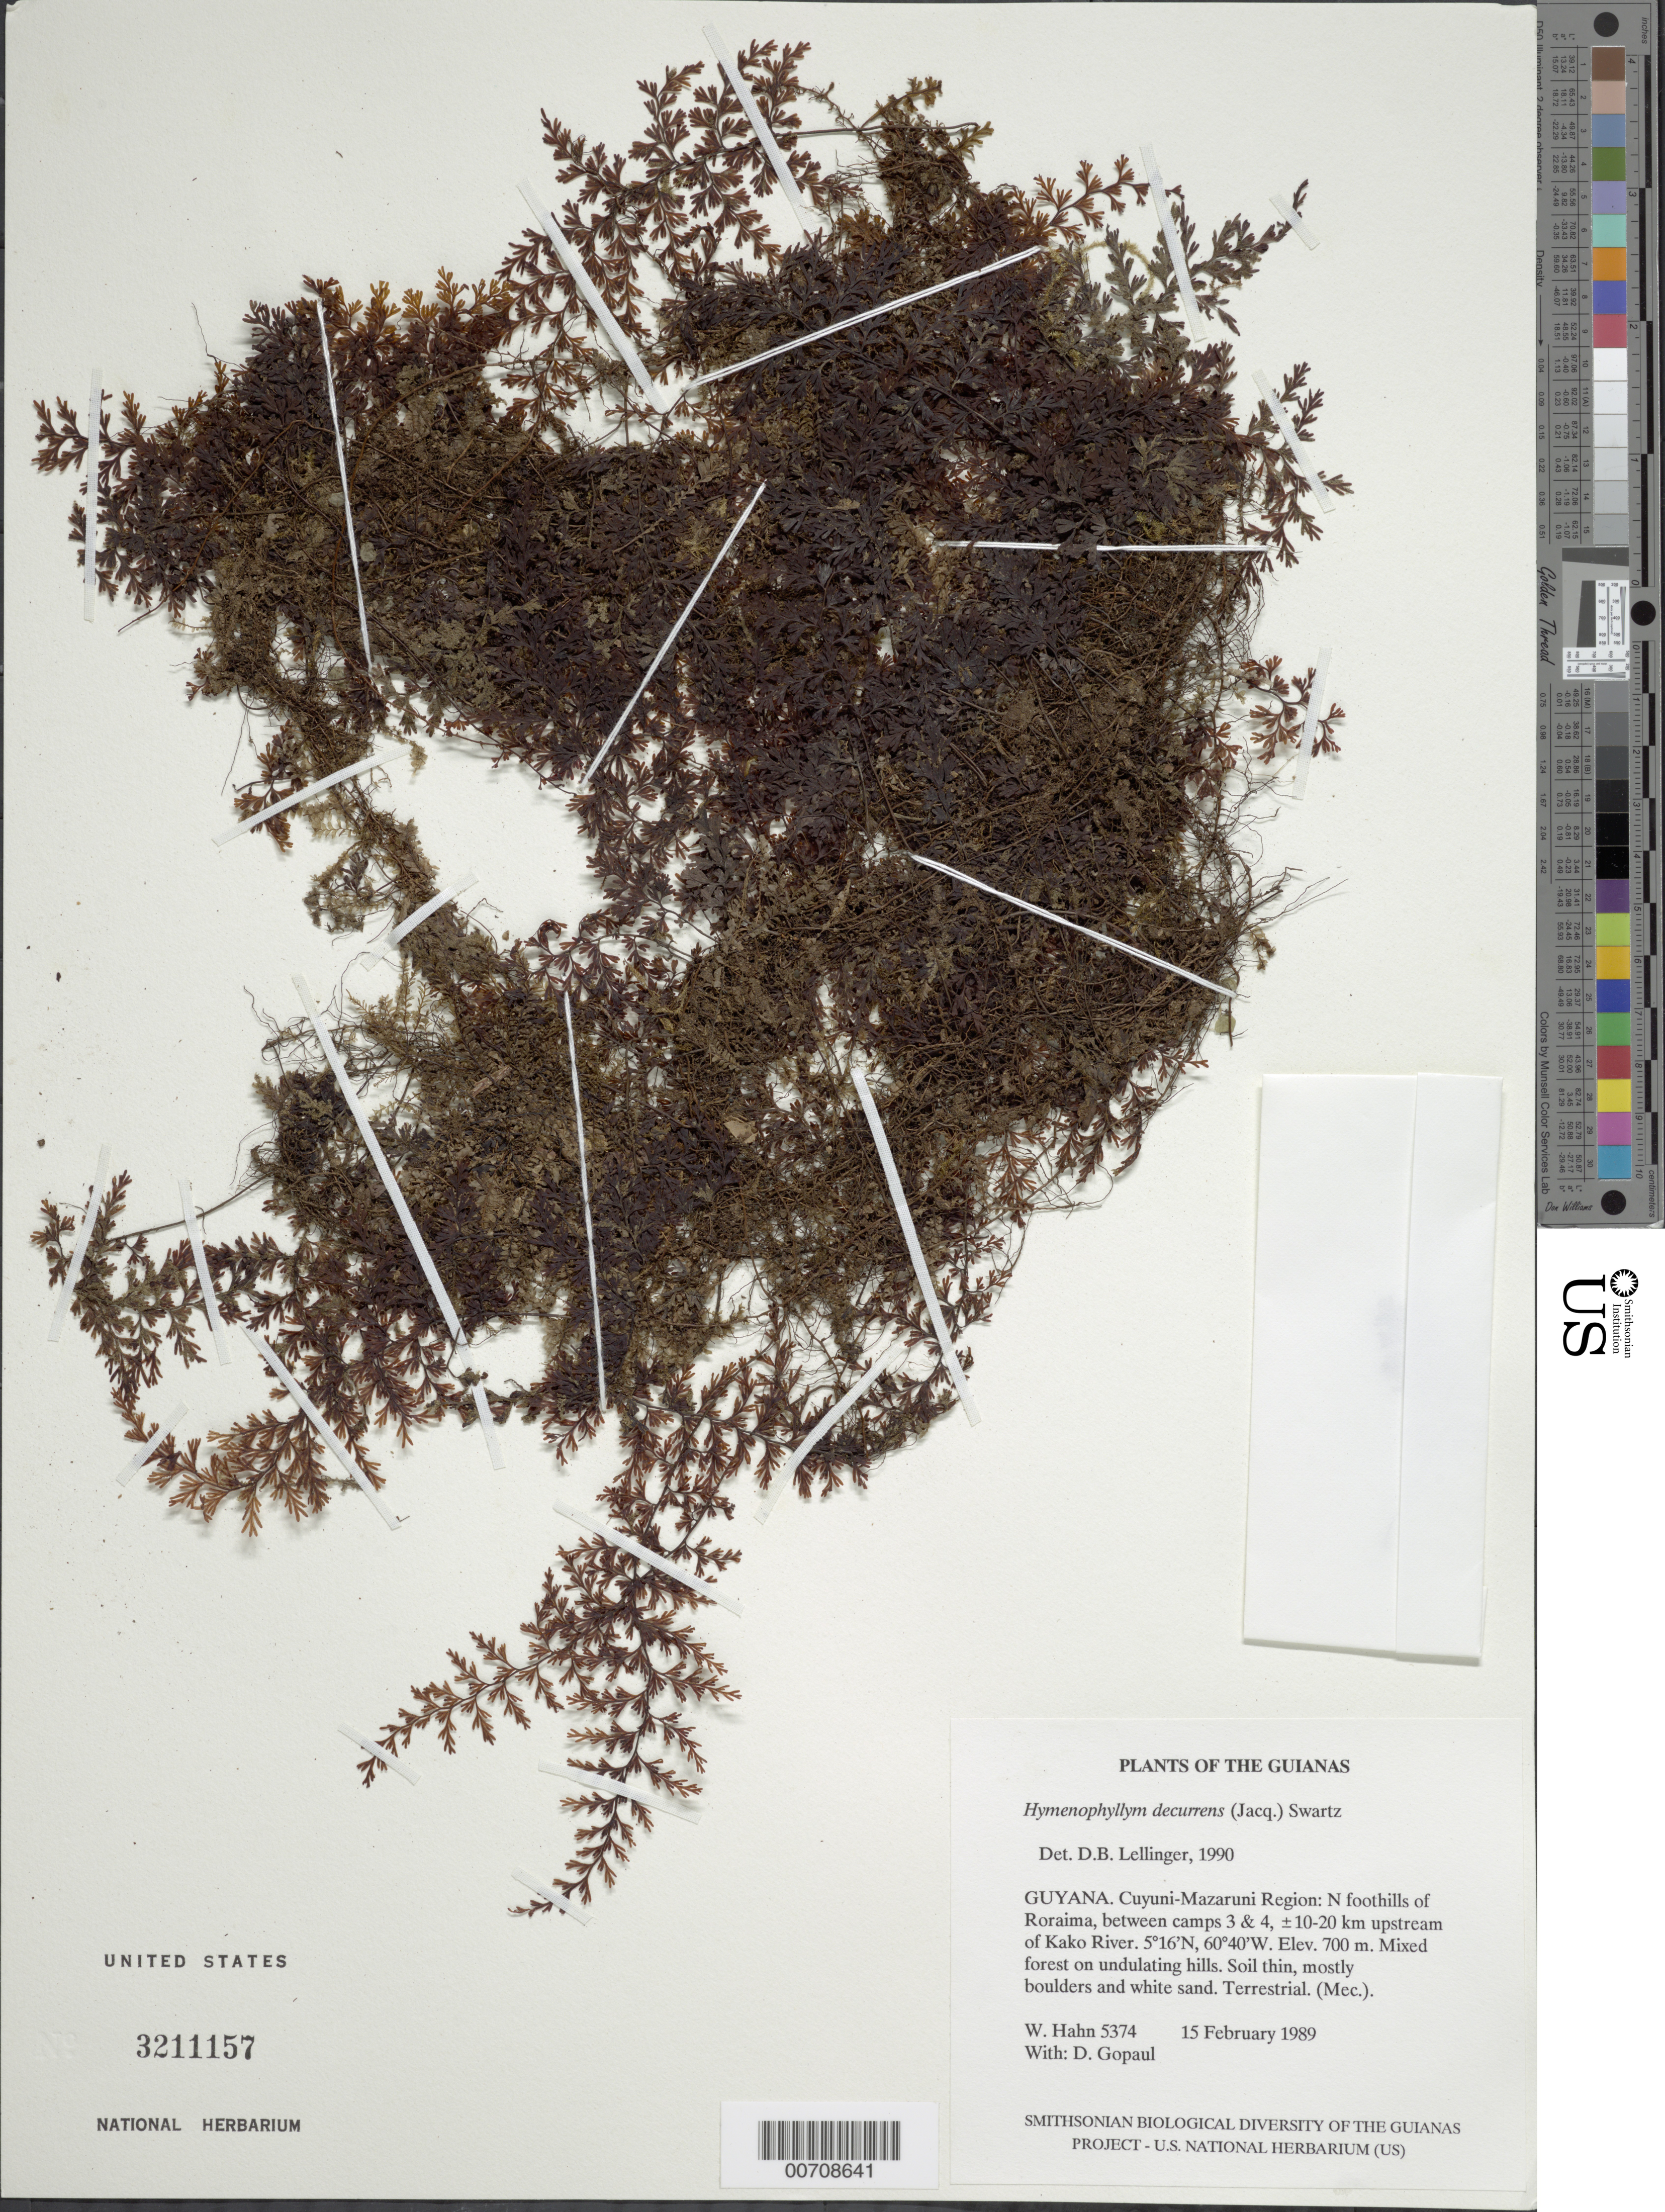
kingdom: Plantae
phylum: Tracheophyta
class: Polypodiopsida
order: Hymenophyllales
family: Hymenophyllaceae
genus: Hymenophyllum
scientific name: Hymenophyllum decurrens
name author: (Jacq.) Sw.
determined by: Lellinger, David B., (BOT), Smithsonian Institution - National Museum of Natural History (UNITED STATES)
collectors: W. Hahn & D. Gopaul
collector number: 5374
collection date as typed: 15 February 1989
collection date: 1989-02-15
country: Guyana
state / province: Cuyuni-Mazaruni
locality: N foothills of Roraima, between camps 3 & 4, ±10-20 km upstream of Kako River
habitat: Mixed forest on undulating hills. Soil thin, mostly boulders and white sand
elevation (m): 700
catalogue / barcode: US 3211157